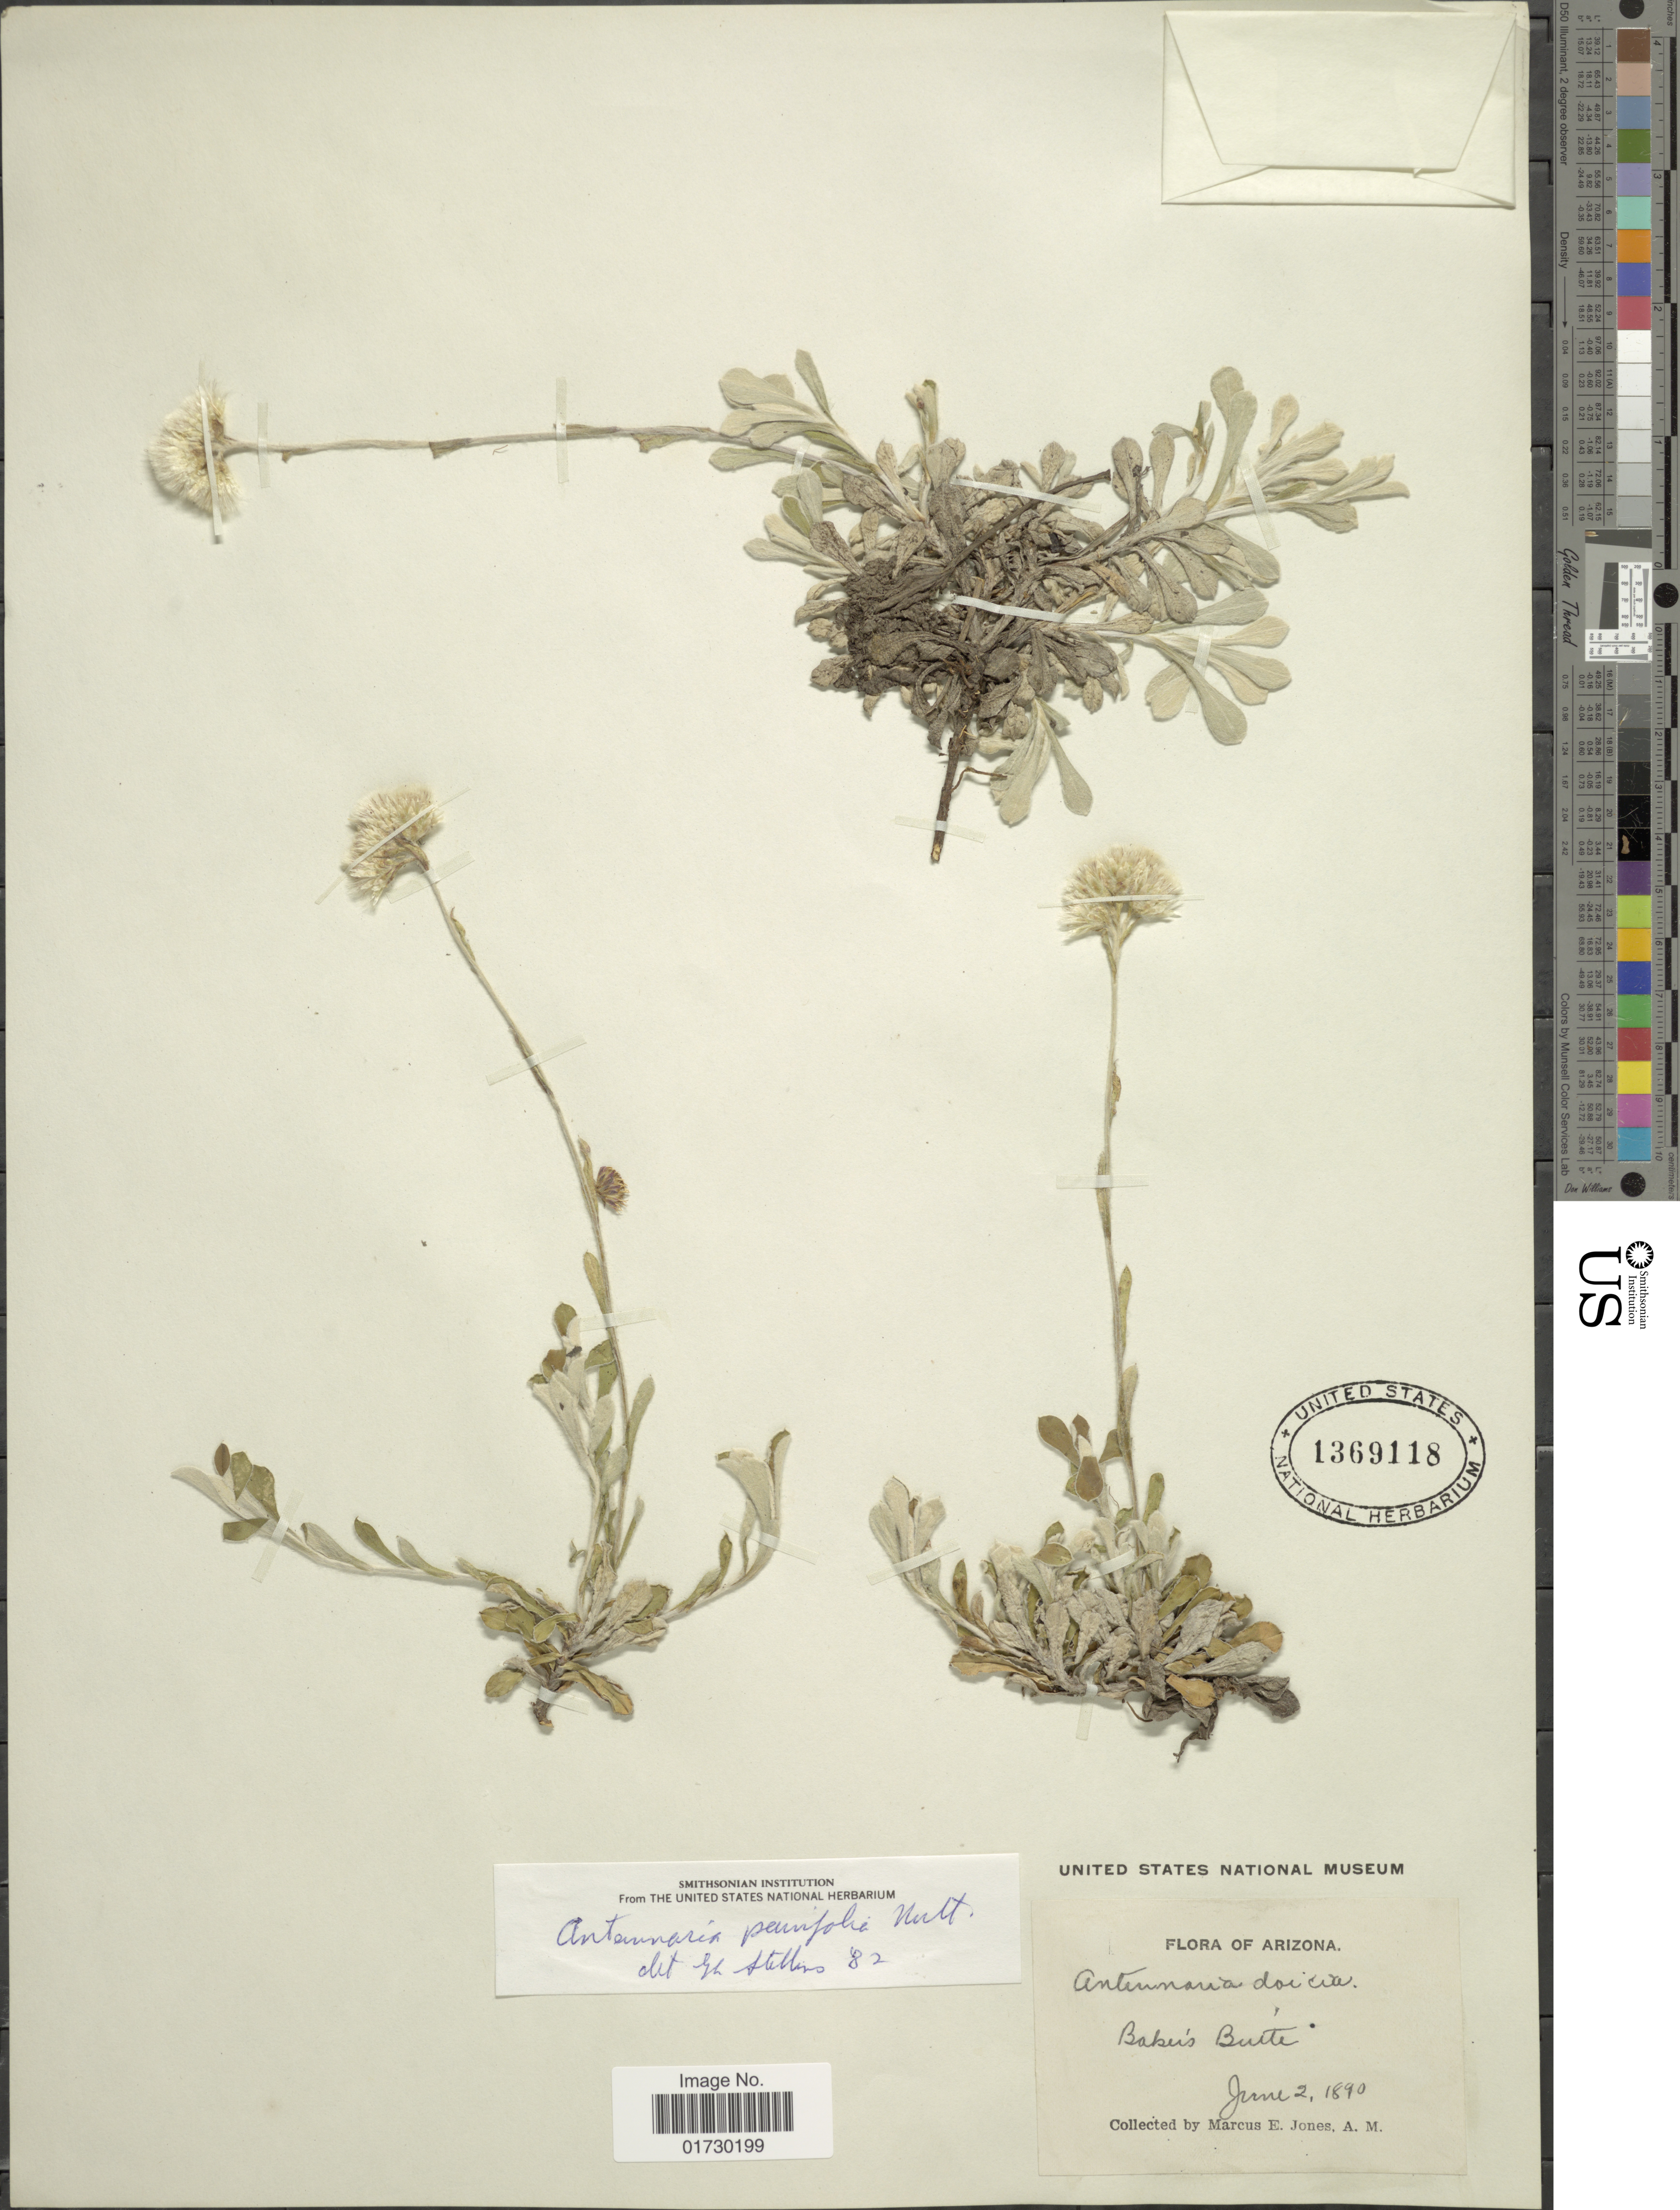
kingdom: Plantae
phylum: Tracheophyta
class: Magnoliopsida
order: Asterales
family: Asteraceae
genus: Antennaria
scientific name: Antennaria aprica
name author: Greene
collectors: M. E. Jones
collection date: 1890-06-02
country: United States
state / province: Arizona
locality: Baker's Butte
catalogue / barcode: US 1369118